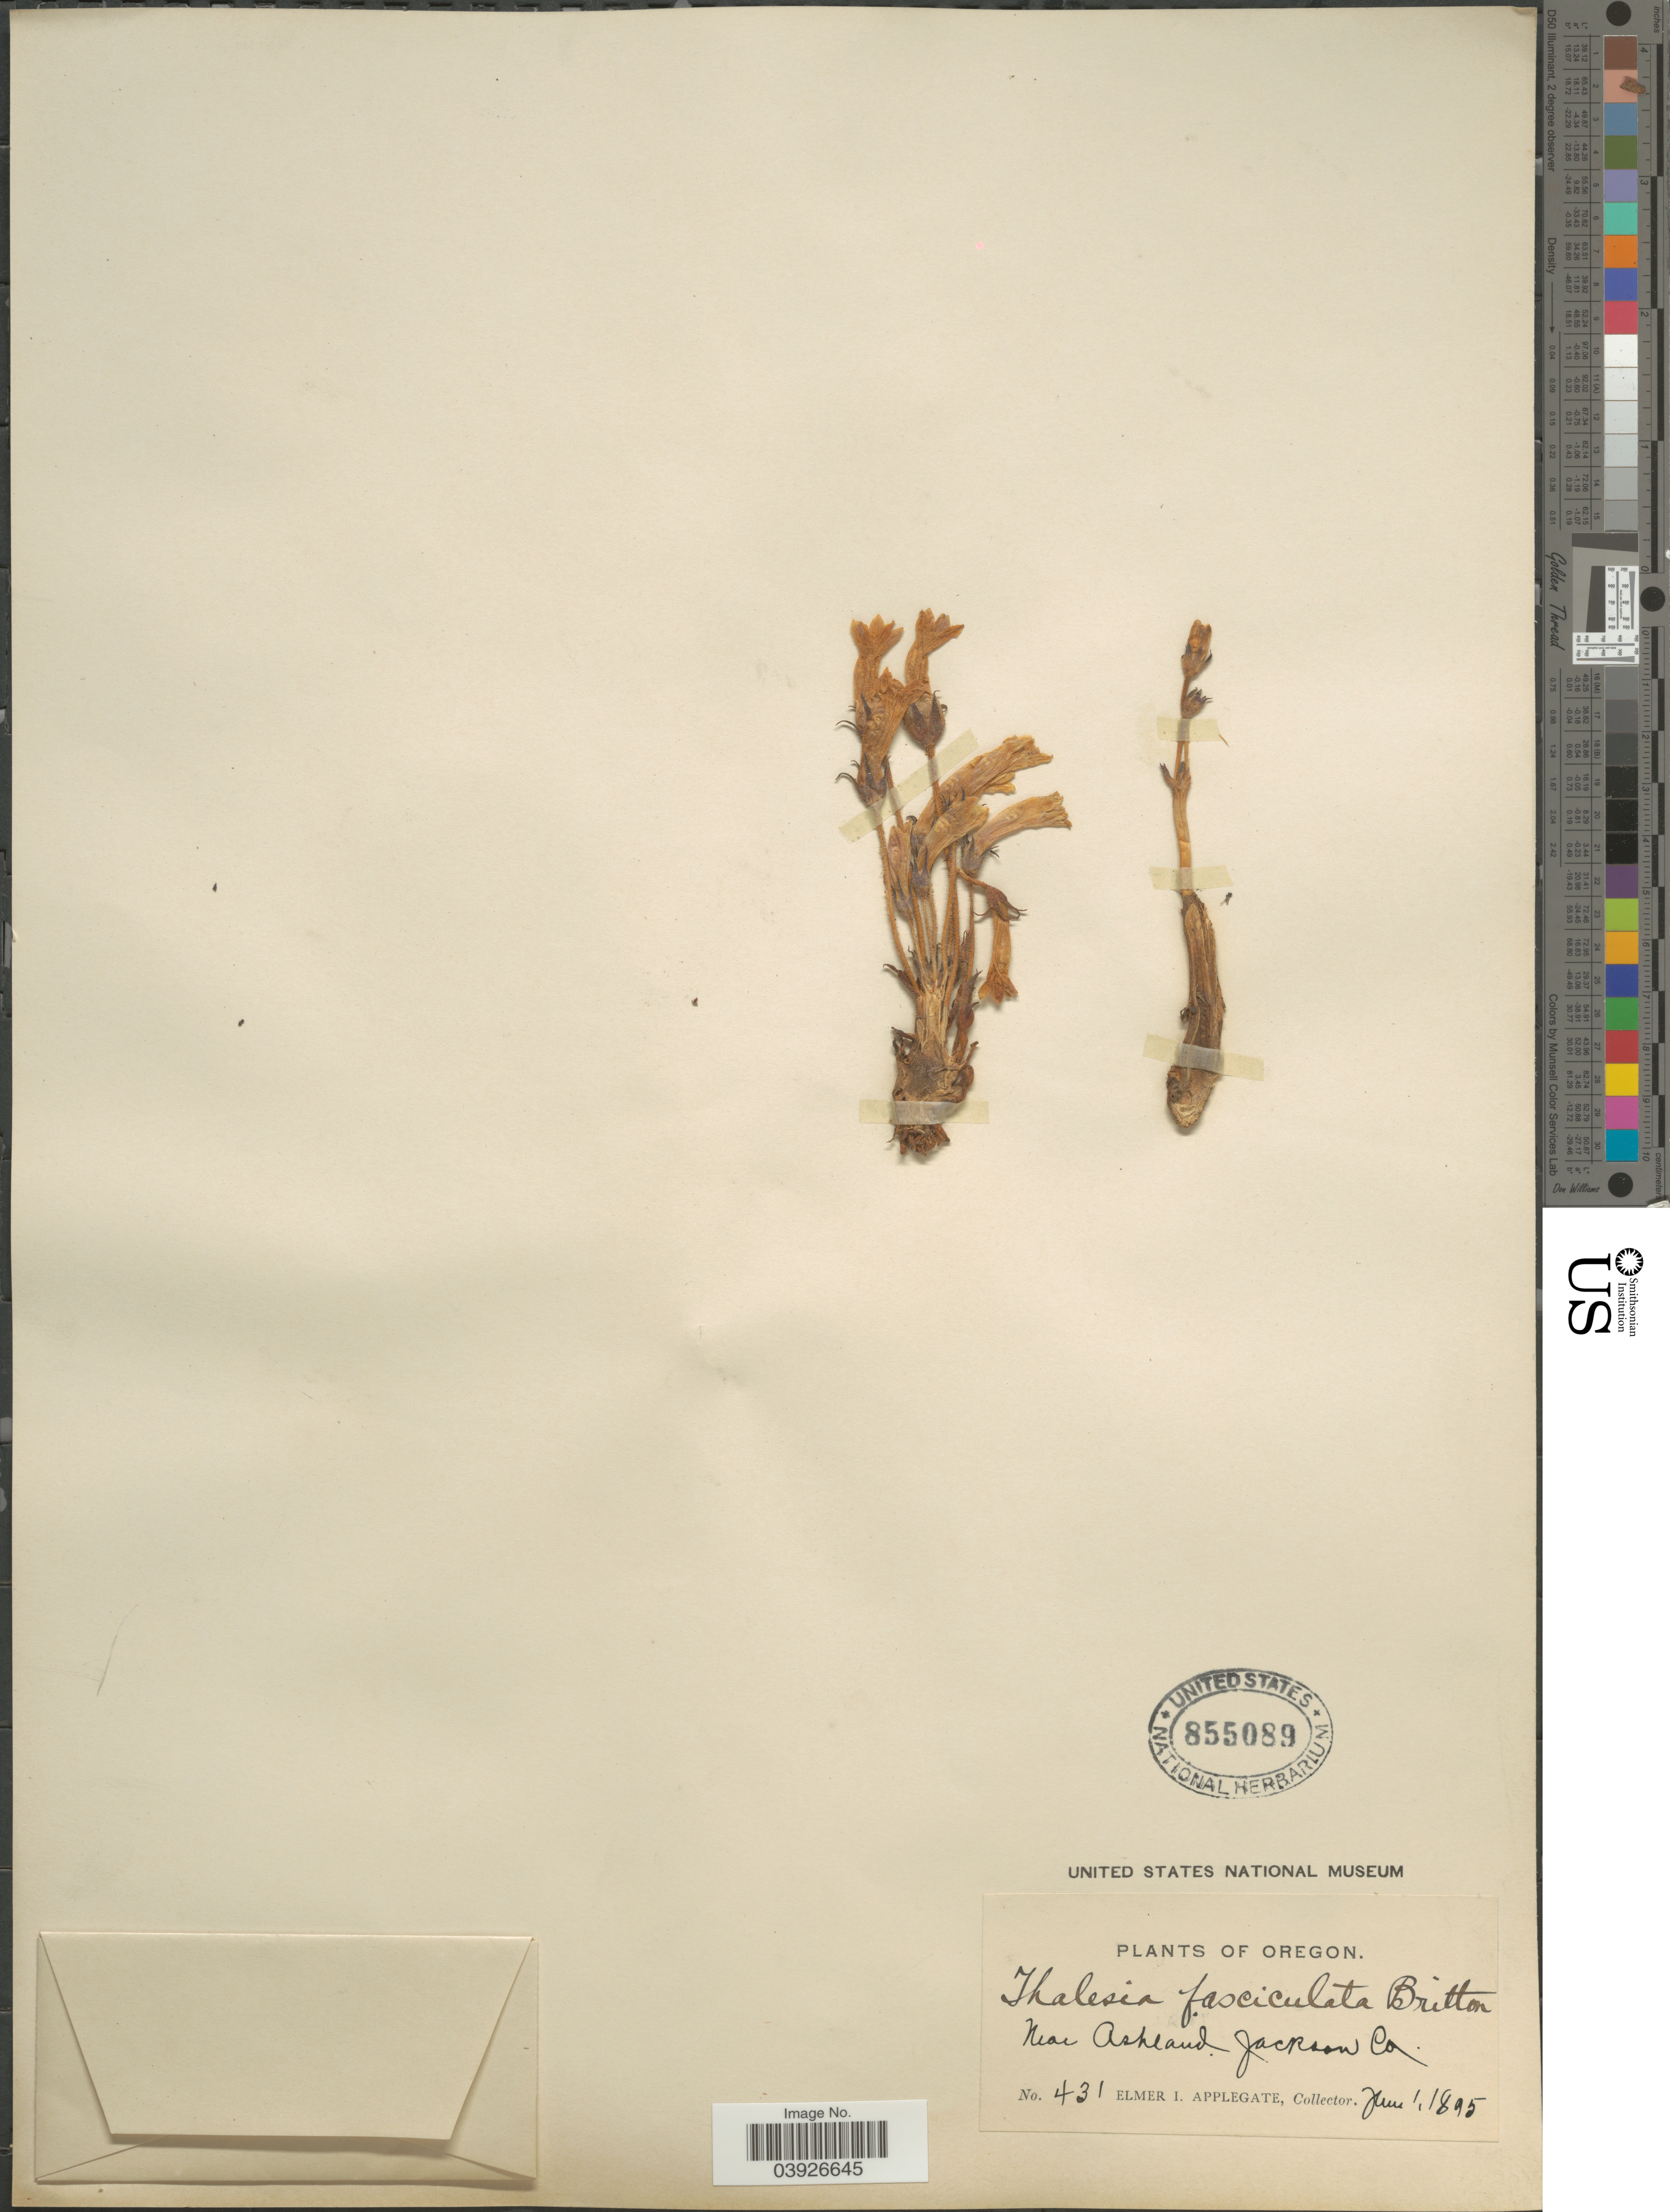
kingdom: Plantae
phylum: Tracheophyta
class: Magnoliopsida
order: Lamiales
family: Orobanchaceae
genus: Aphyllon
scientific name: Aphyllon fasciculatum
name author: (Nutt.) Torr. & A. Gray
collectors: E. I. Applegate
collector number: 431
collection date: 1895-06-01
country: United States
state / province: Oregon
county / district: Jackson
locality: Near Ashland, Jackson Co.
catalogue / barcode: US 855089